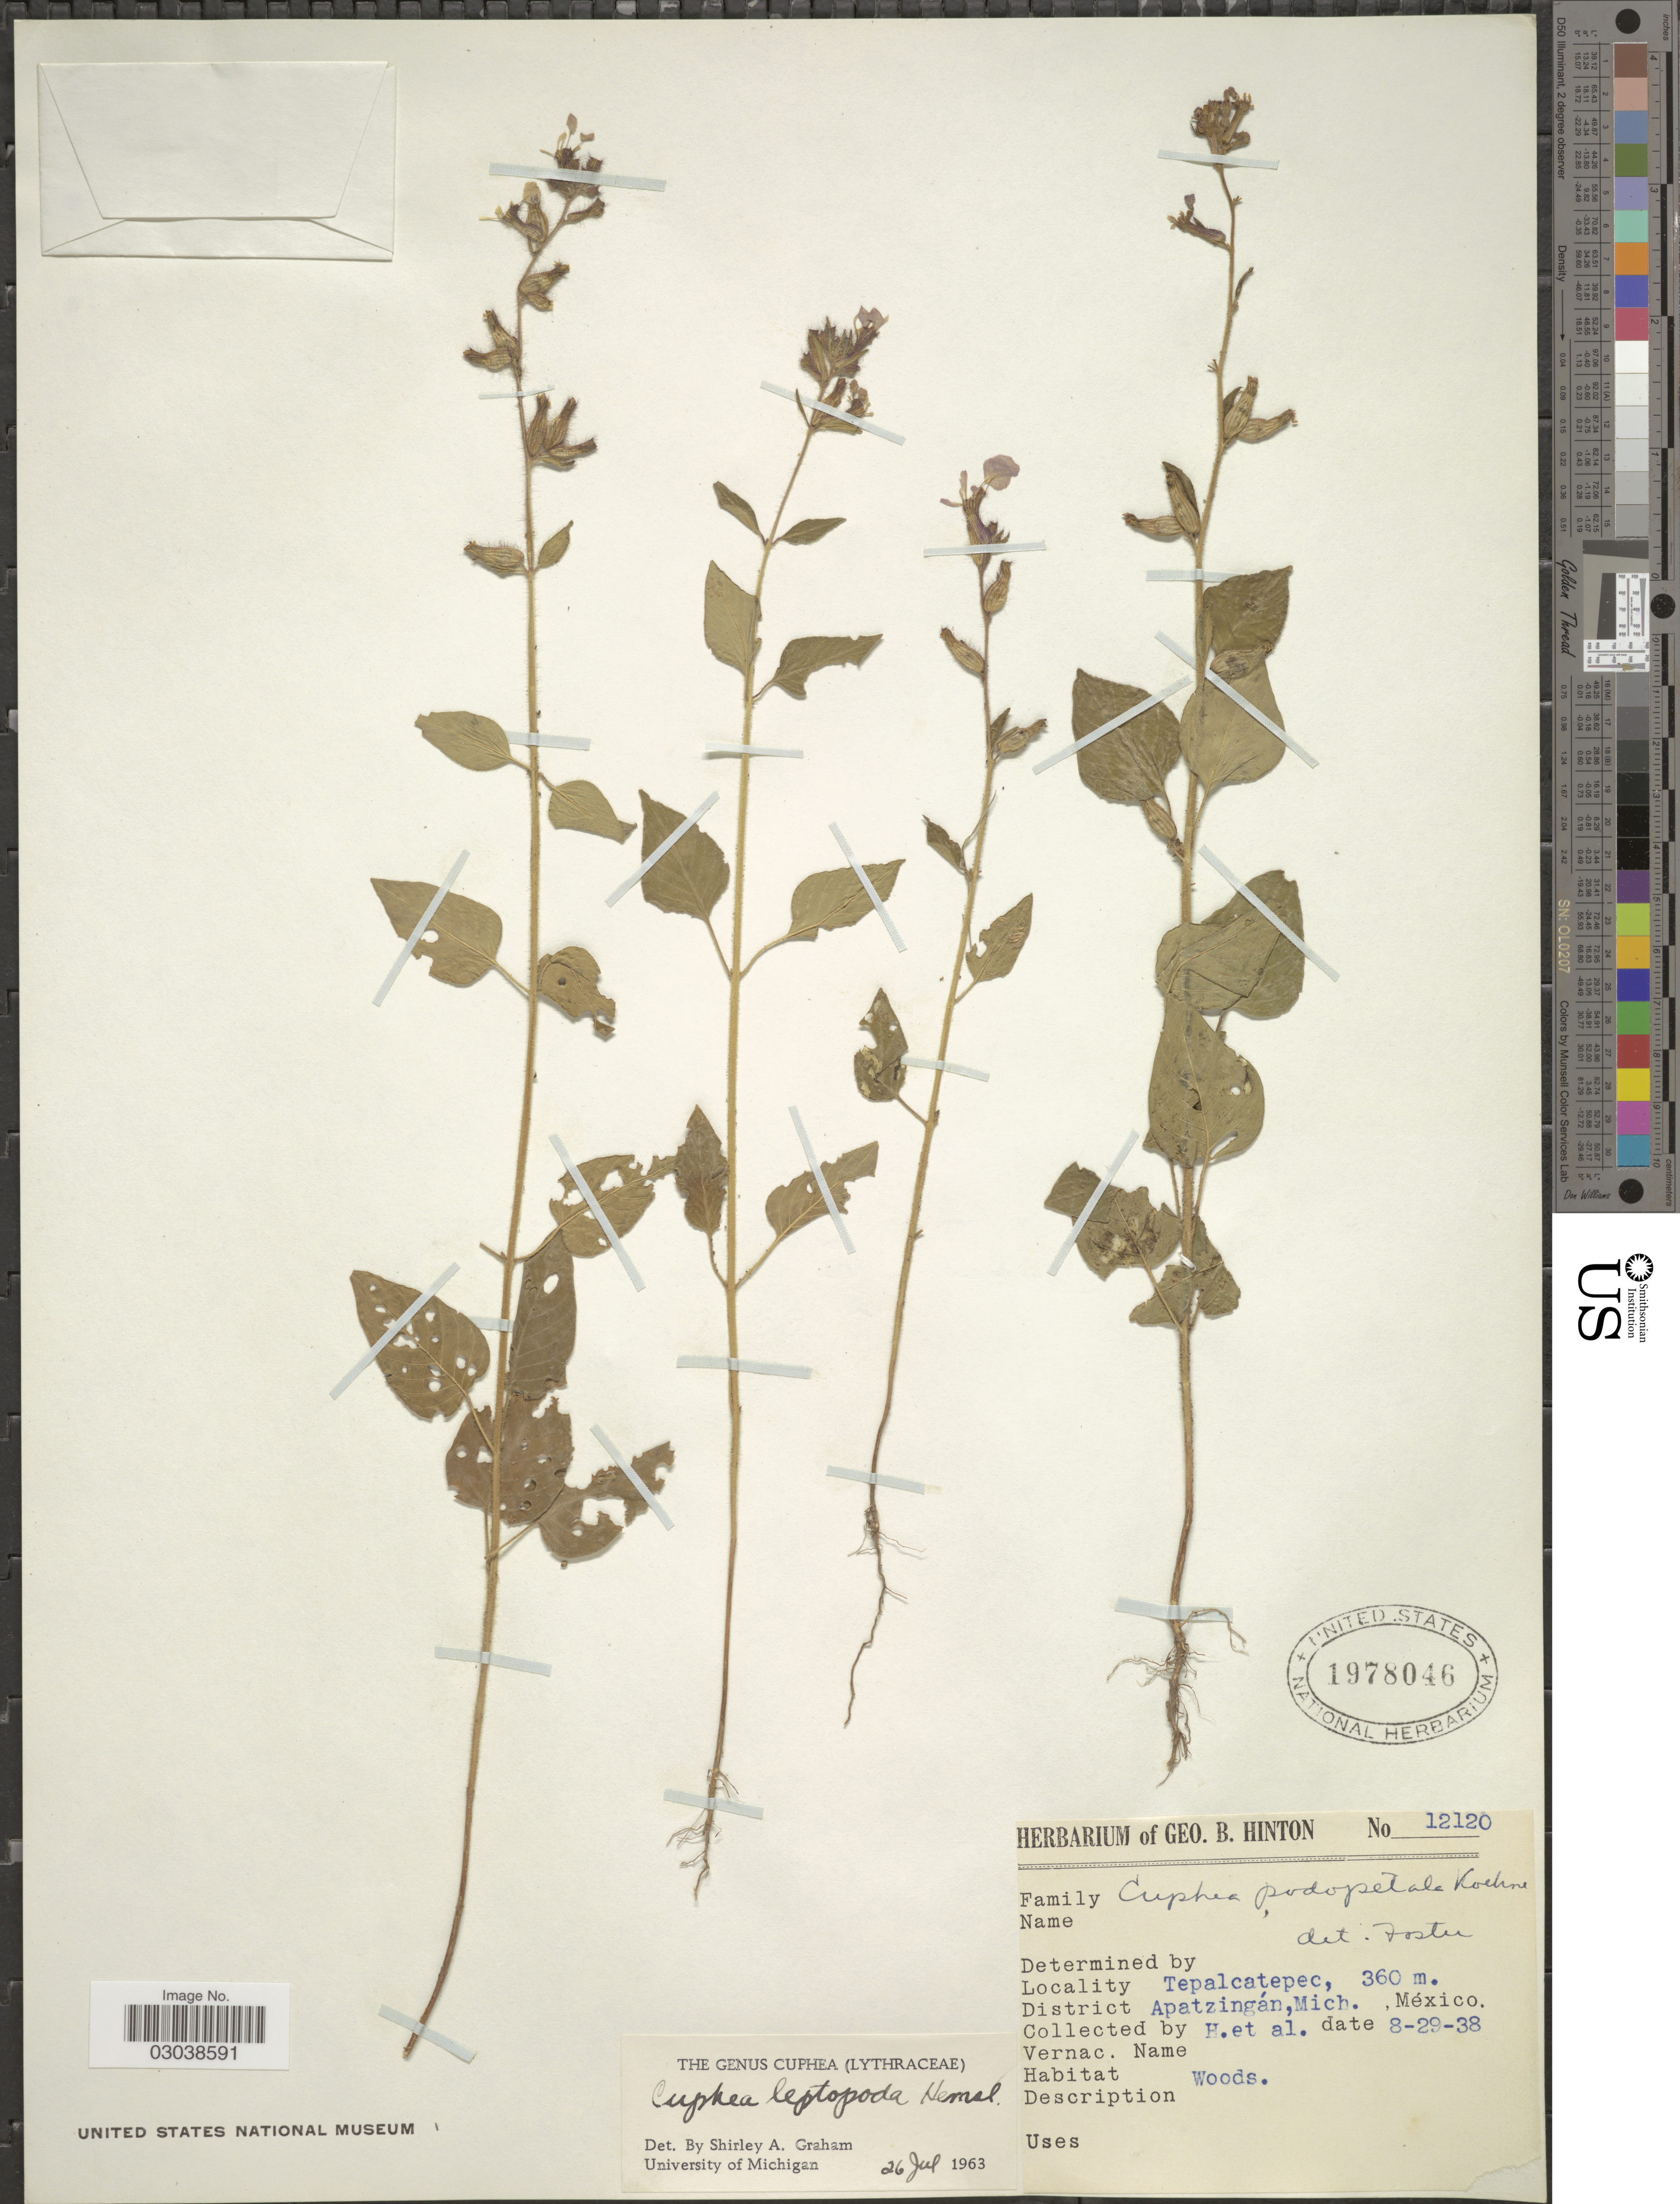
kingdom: Plantae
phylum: Tracheophyta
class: Magnoliopsida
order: Myrtales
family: Lythraceae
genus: Cuphea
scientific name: Cuphea leptopoda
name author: Hemsl.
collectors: G. B. Hinton & et al.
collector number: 12120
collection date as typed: Transcribed d/m/y: 29/8/38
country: Mexico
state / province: Michoacán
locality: Tepalcatepec, District Apatzingán, Mich.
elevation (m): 360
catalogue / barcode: US 1978046